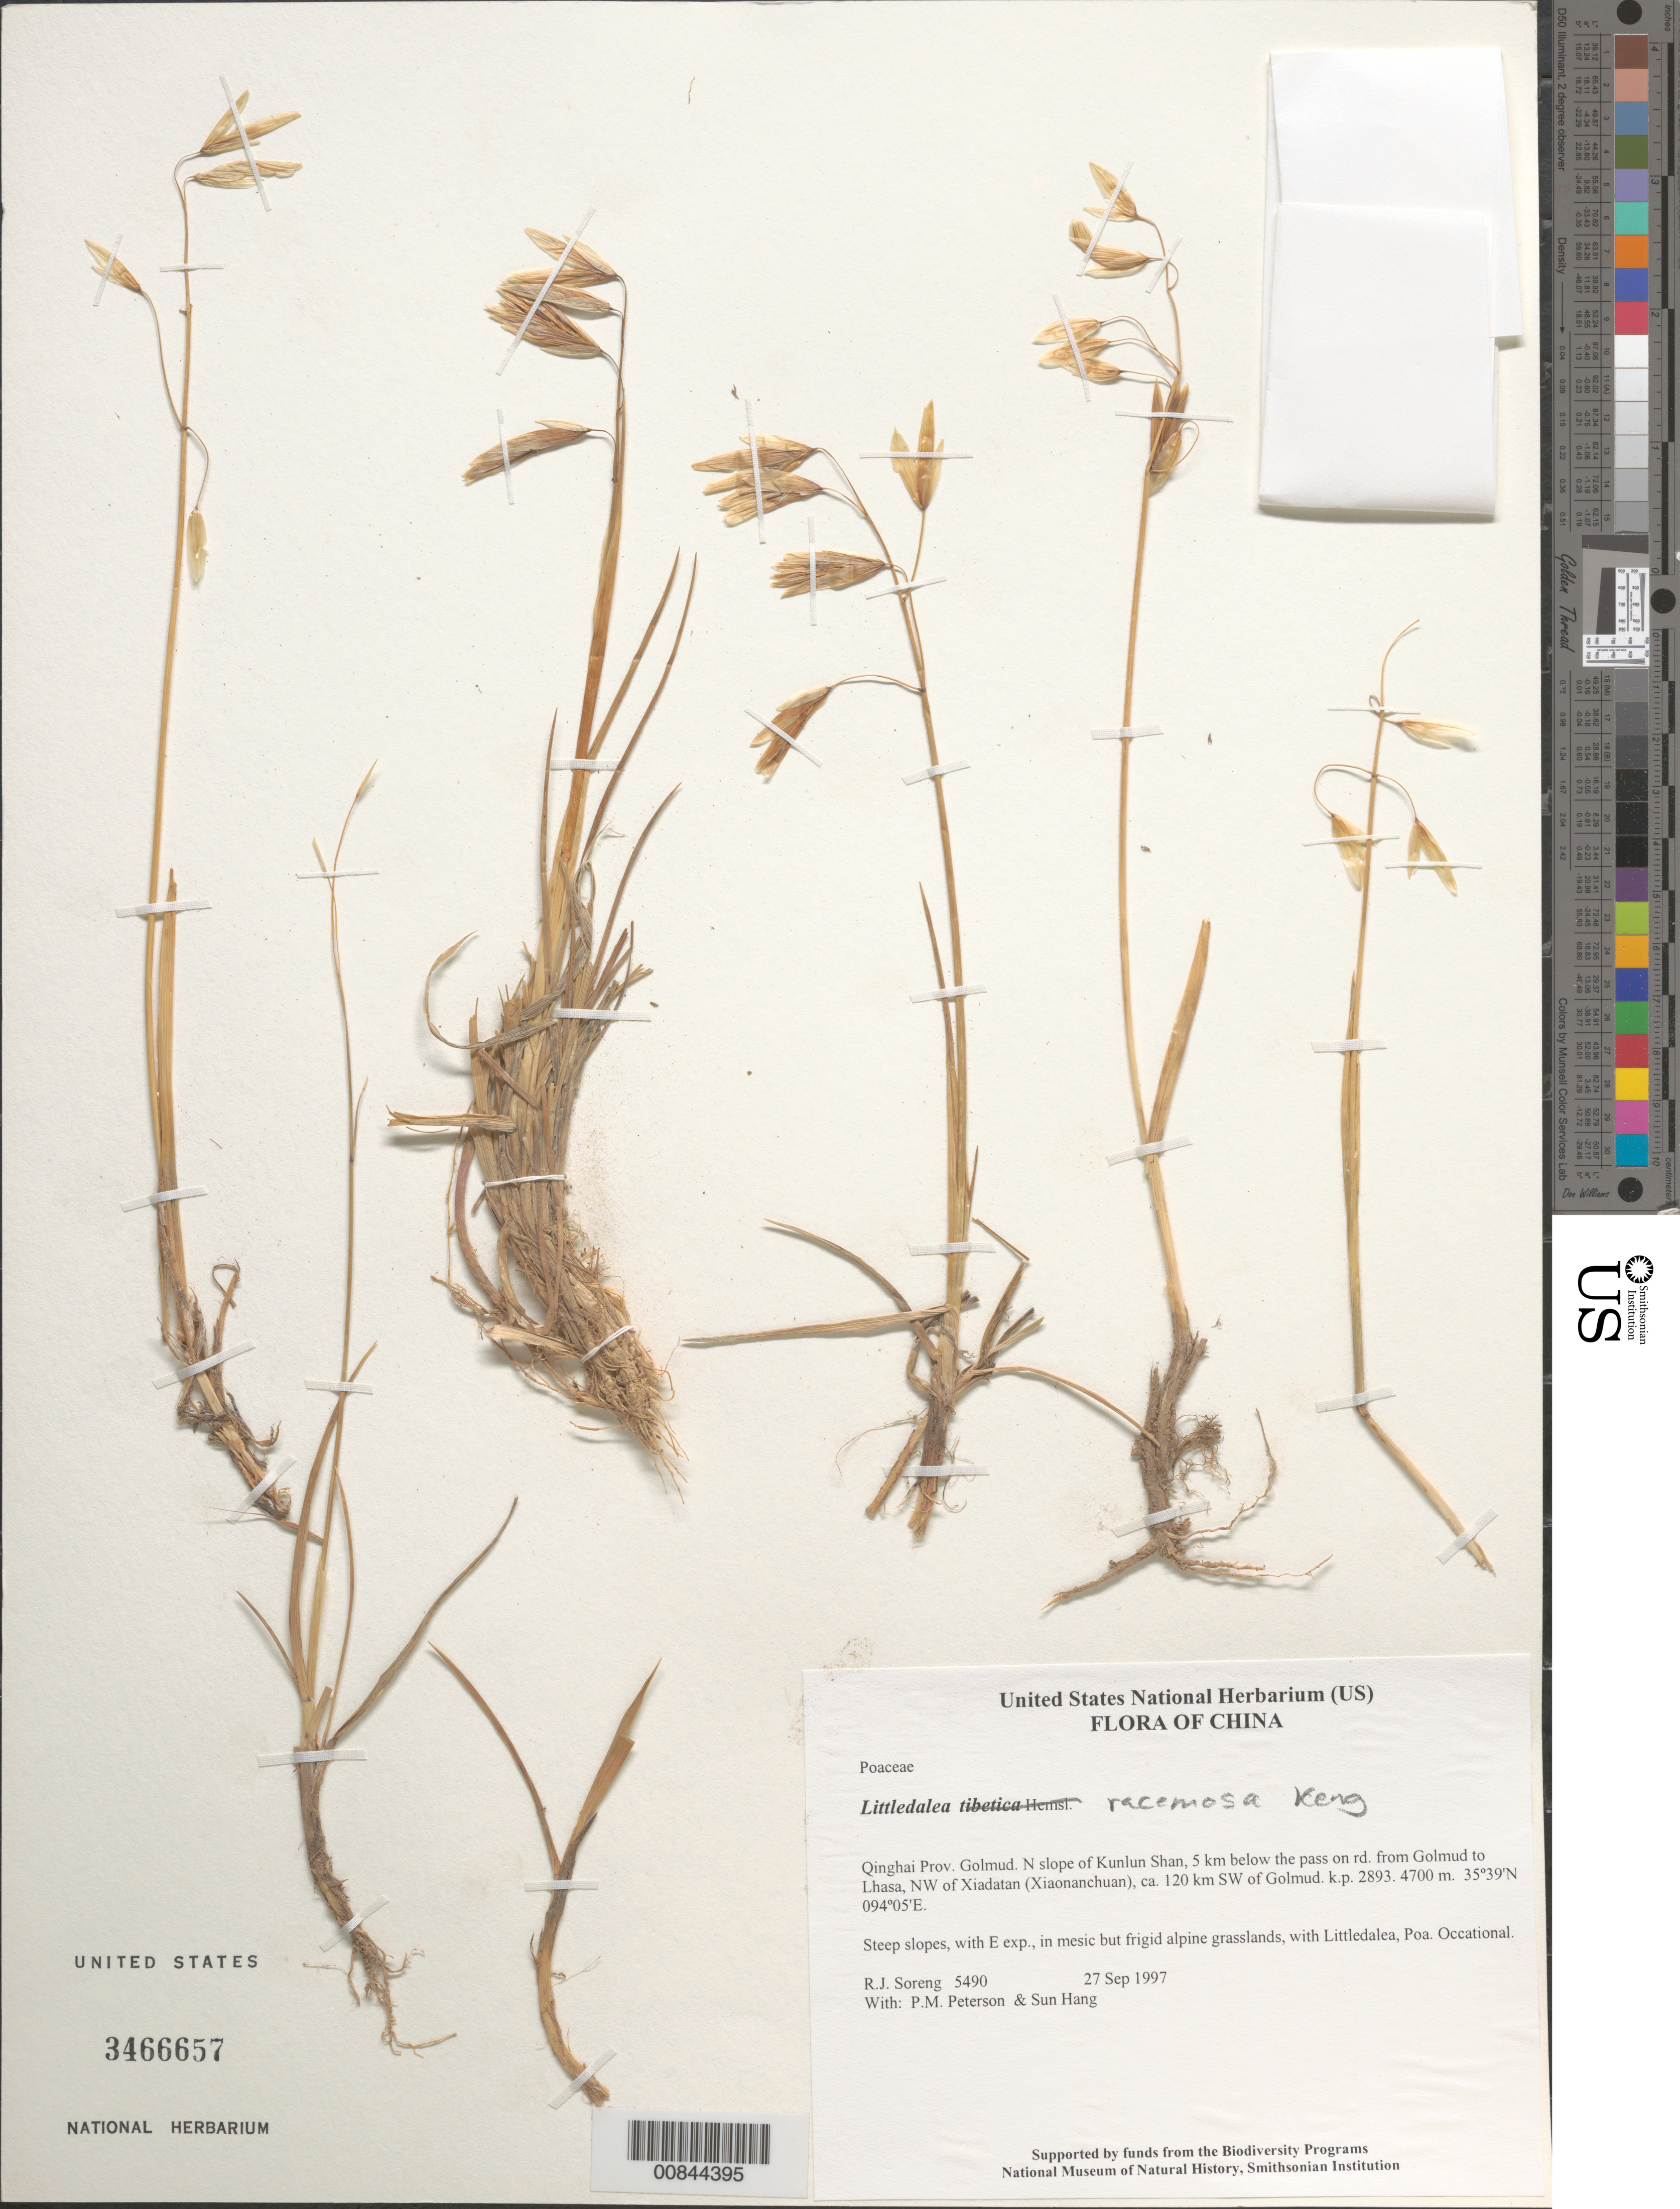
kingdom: Plantae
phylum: Tracheophyta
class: Liliopsida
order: Poales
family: Poaceae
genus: Littledalea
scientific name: Littledalea racemosa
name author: Keng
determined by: Soreng, Robert J., Research Associate (BOT), Smithsonian Institution - National Museum of Natural History (UNITED STATES)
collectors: R. J. Soreng, P. M. Peterson & Sun Hang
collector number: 5490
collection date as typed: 27 Sep 1997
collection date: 1997-09-27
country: China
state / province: Qinghai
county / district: Golmud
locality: N slope of Kunlun Shan, 5 km below the pass on rd. from Golmud to Lhasa, NW of Xiadatan (Xiaonanchuan), ca. 120 km SW of Golmud. k.p. 2893.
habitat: Steep slopes, with E exp., in mesic but frigid alpine grasslands, with Littledalea, Poa.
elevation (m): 4700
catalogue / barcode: US 3466657